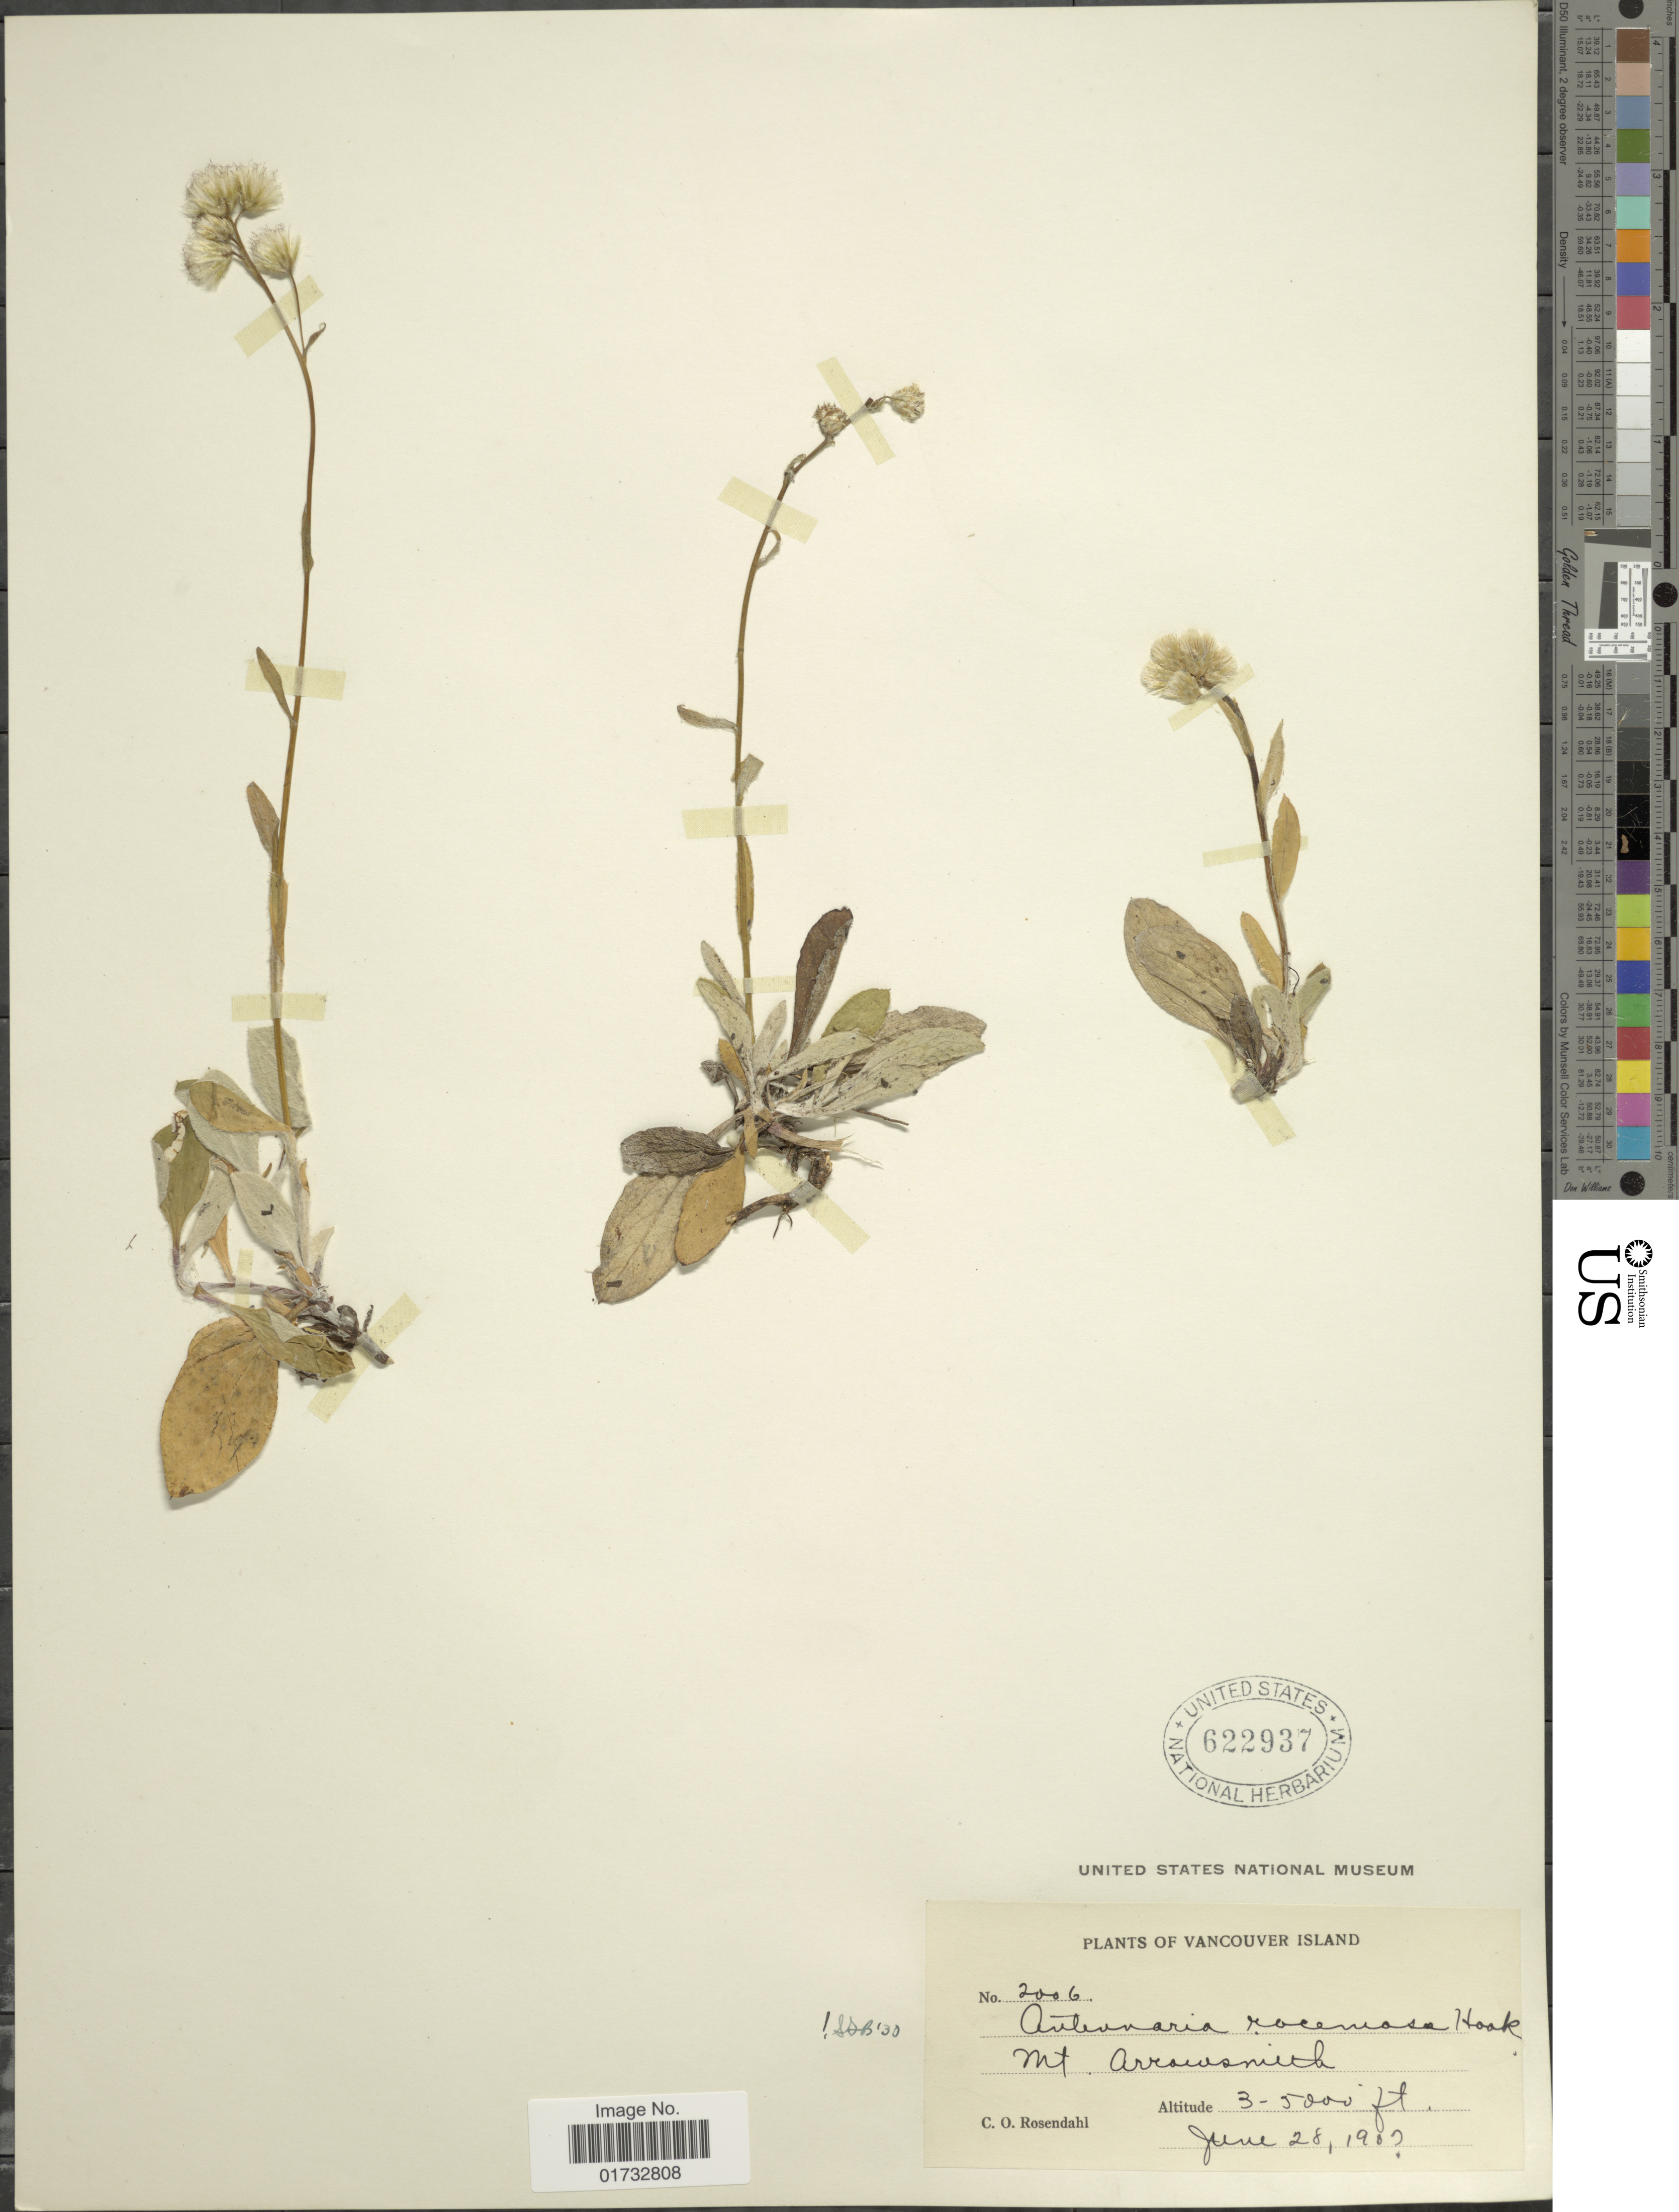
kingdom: Plantae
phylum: Tracheophyta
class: Magnoliopsida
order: Asterales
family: Asteraceae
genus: Antennaria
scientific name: Antennaria racemosa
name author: Hook.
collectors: C. O. Rosendahl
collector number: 2006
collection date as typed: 190?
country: Canada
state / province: British Columbia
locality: Vancouver Island. Mt. Arrowsmith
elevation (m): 914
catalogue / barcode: US 622937